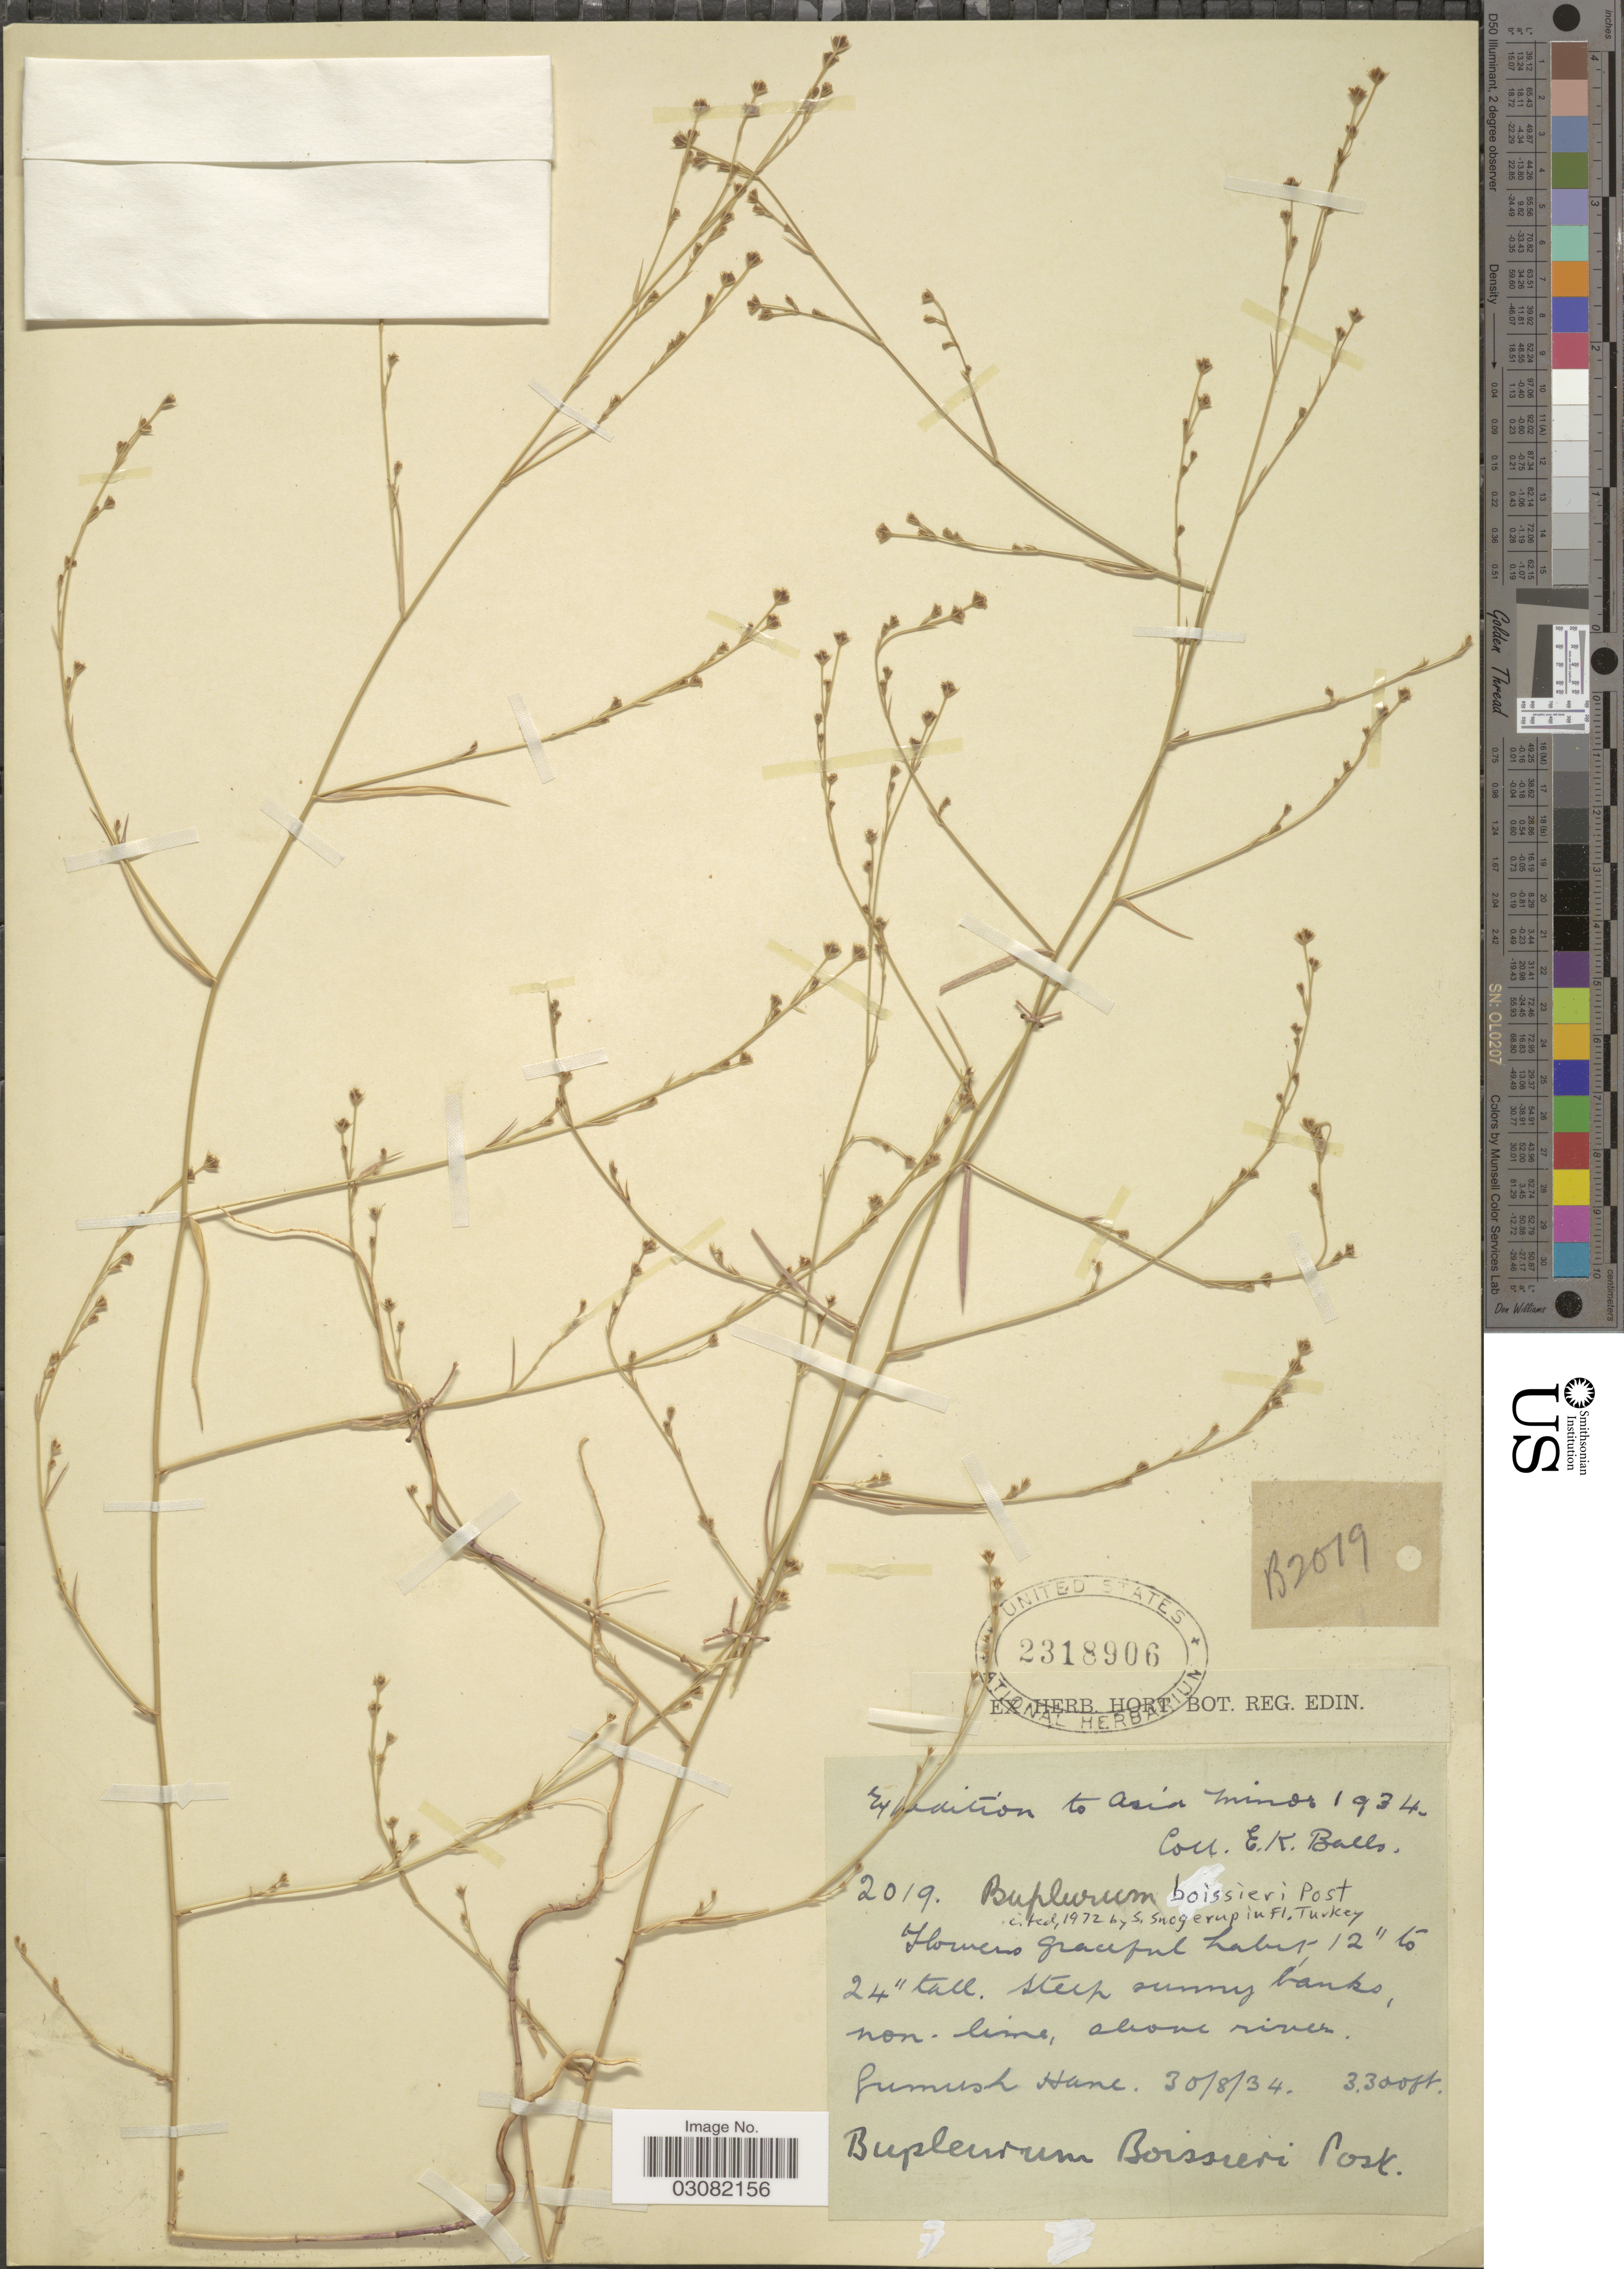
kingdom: Plantae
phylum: Tracheophyta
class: Magnoliopsida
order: Apiales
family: Apiaceae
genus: Bupleurum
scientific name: Bupleurum boissieri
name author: Post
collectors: E. K. Balls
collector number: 2019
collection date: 1934-08-30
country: Turkey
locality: Asia Minor, Gumush Hane.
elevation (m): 1006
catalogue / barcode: US 2318906